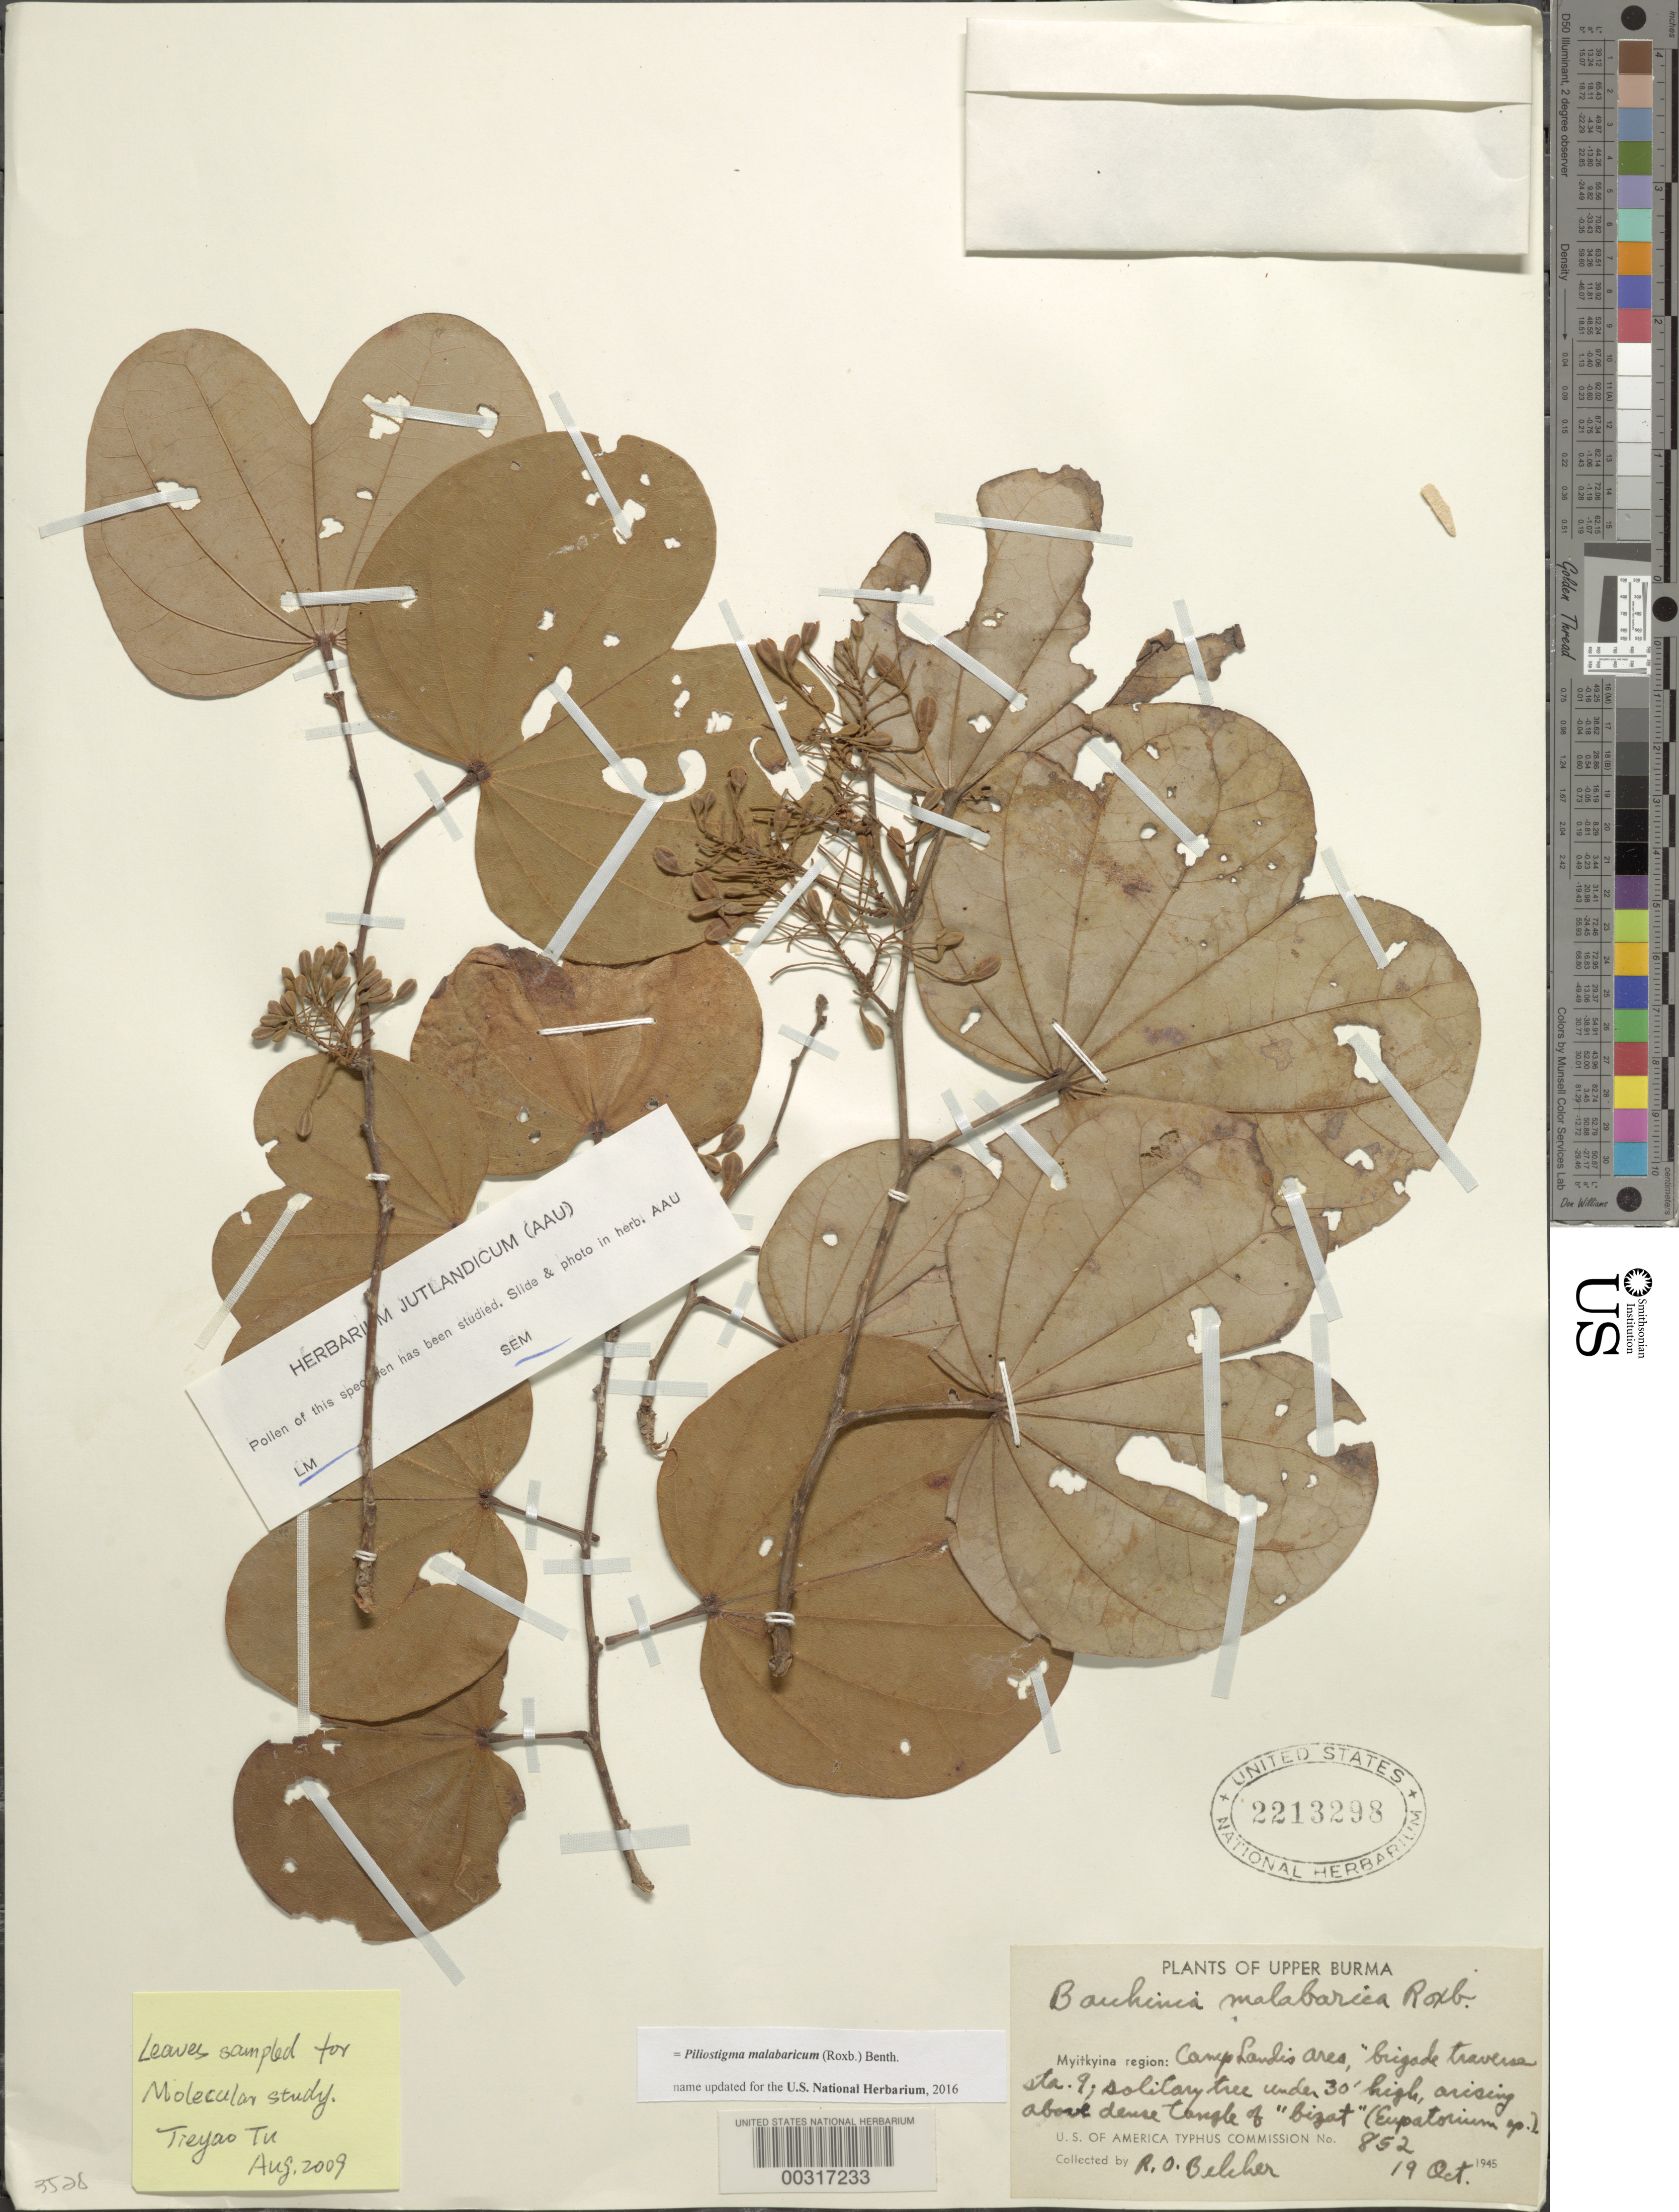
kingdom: Plantae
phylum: Tracheophyta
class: Magnoliopsida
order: Fabales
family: Fabaceae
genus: Piliostigma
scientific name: Piliostigma malabaricum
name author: (Roxb.) Benth.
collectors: R. Belcher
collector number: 852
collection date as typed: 19 Oct 1945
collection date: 1945-10-19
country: Myanmar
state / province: Kachin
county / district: Myitkyina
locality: Camp Landis area; Myitkyina region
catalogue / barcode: US 2213298